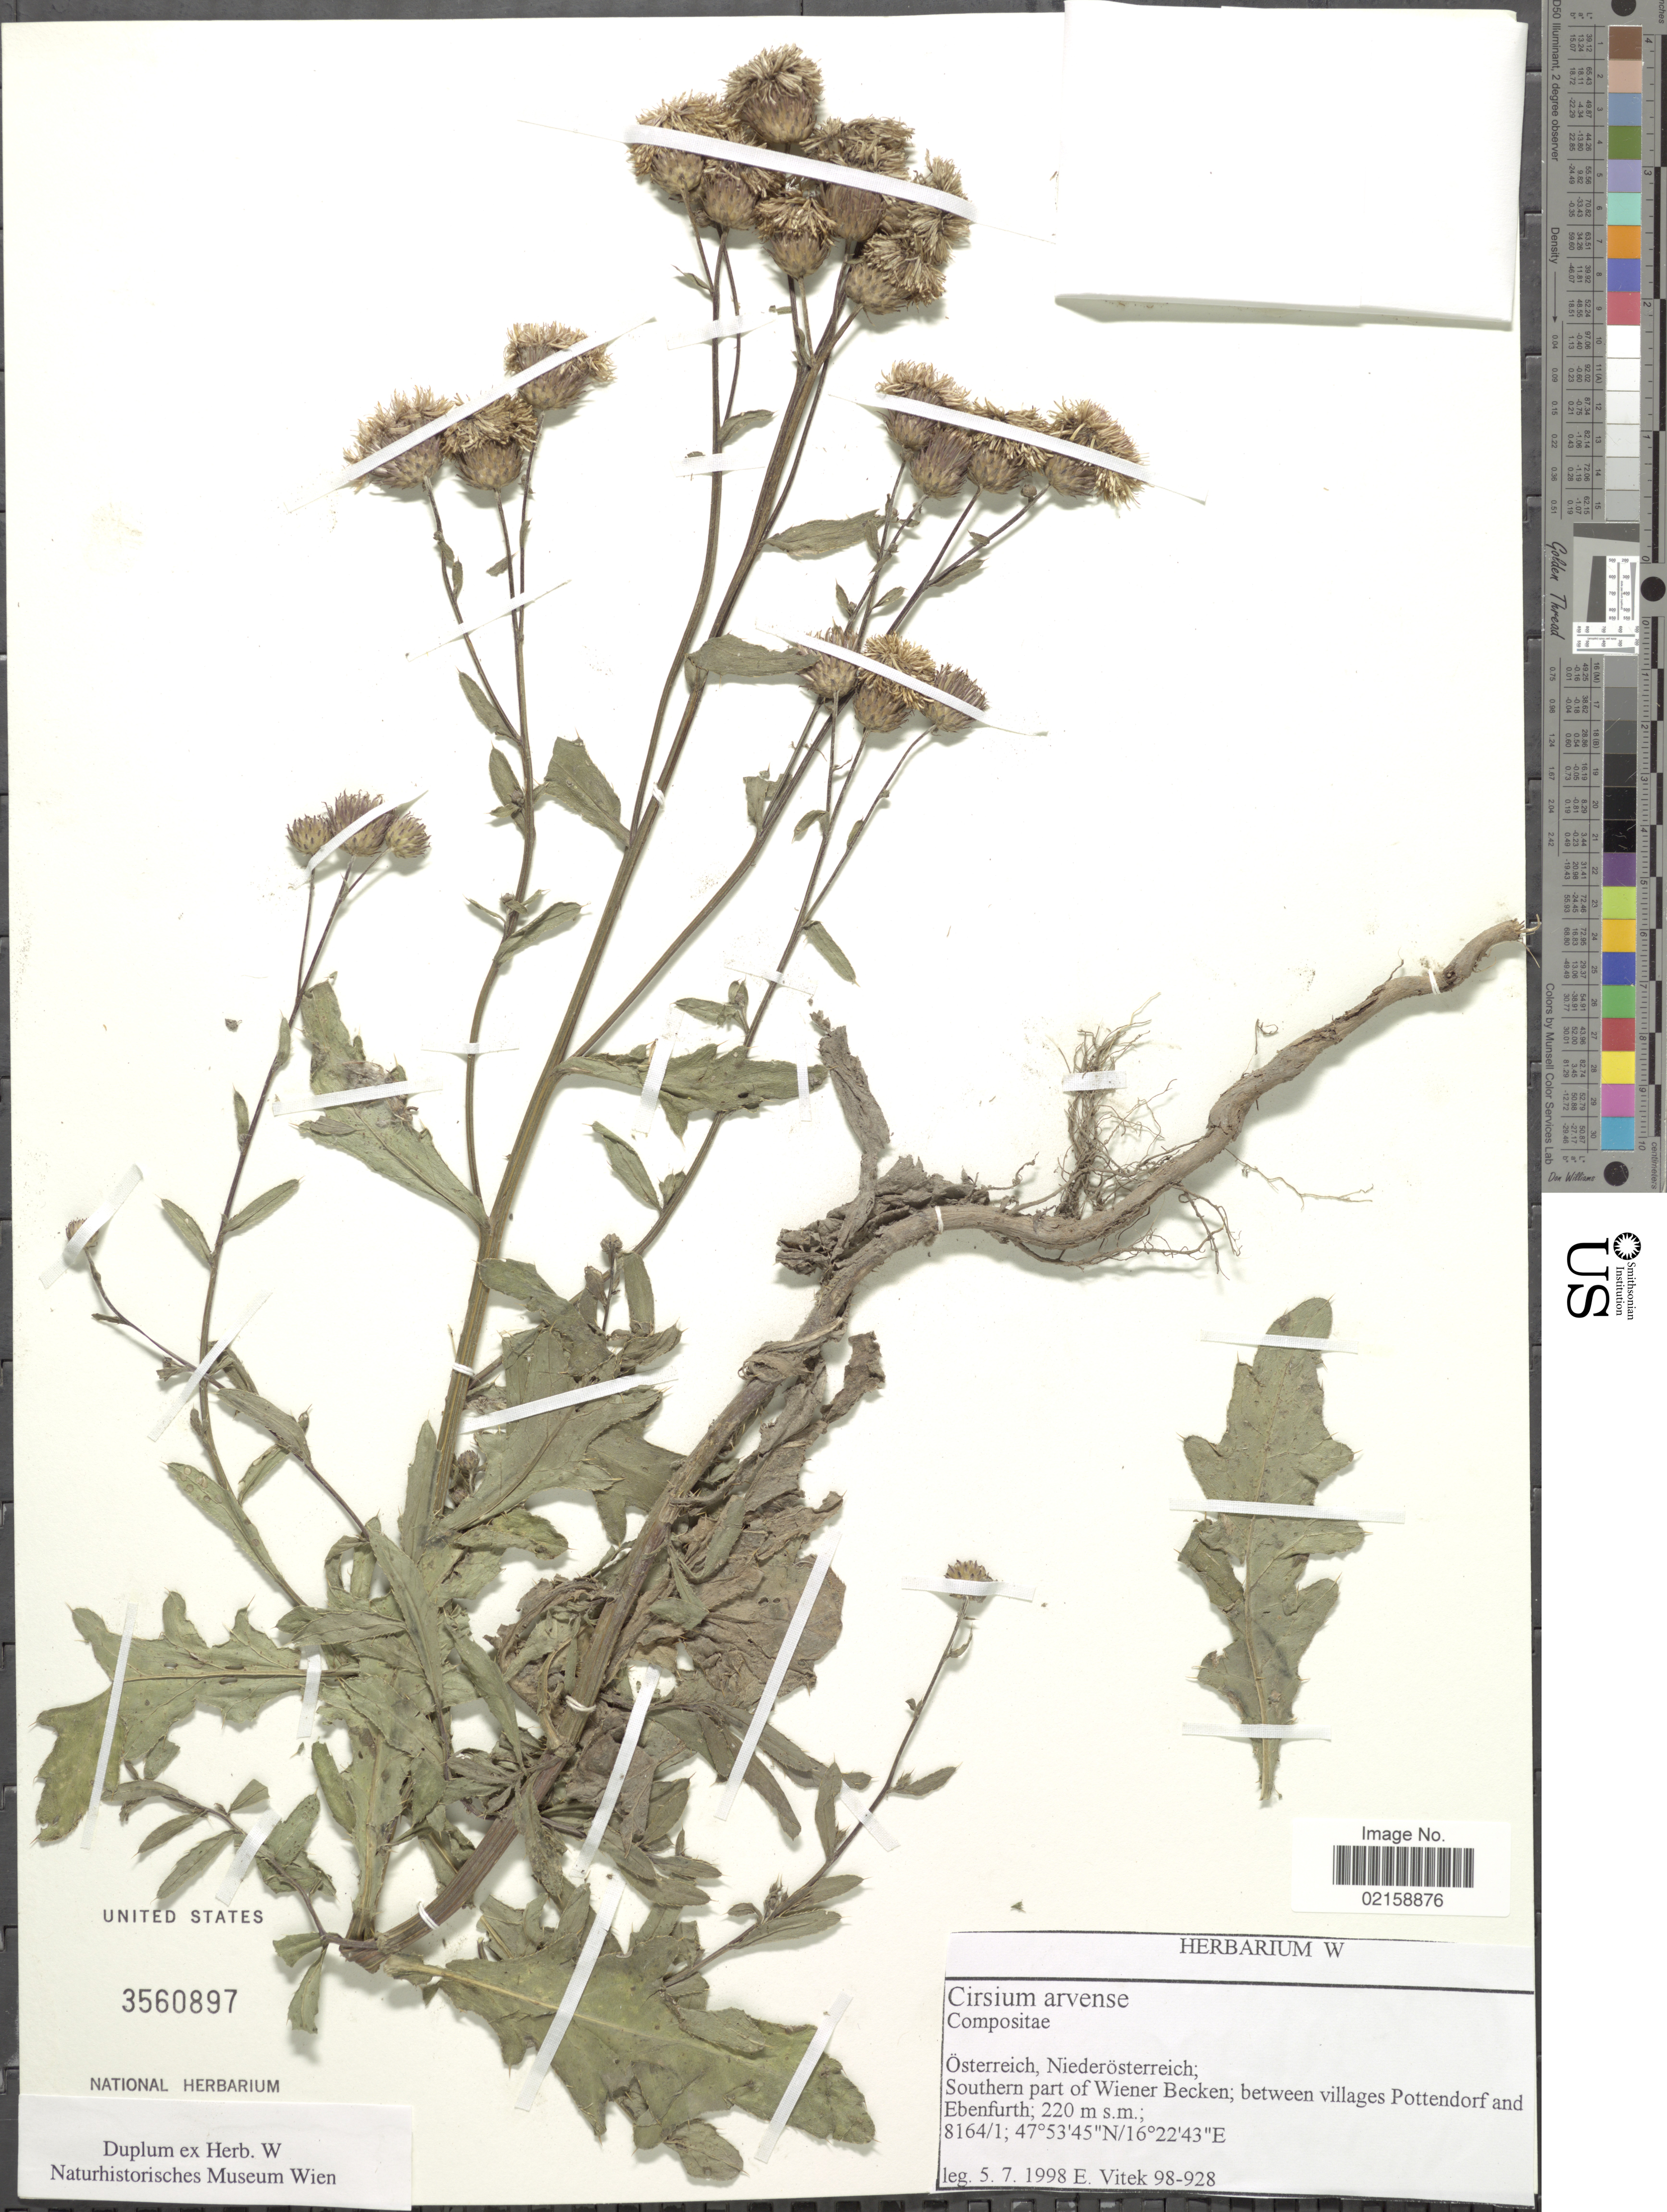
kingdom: Plantae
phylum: Tracheophyta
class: Magnoliopsida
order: Asterales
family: Asteraceae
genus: Cirsium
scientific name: Cirsium arvense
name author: (L.) Scop.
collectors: E. Vitek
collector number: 98-928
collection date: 1998-07-05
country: Austria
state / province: Niederosterreich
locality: Österreich, Niederösterreich, southern part of Wiener Becken; between villages Pottendorf and Ebenfurth.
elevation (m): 220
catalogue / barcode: US 3560897